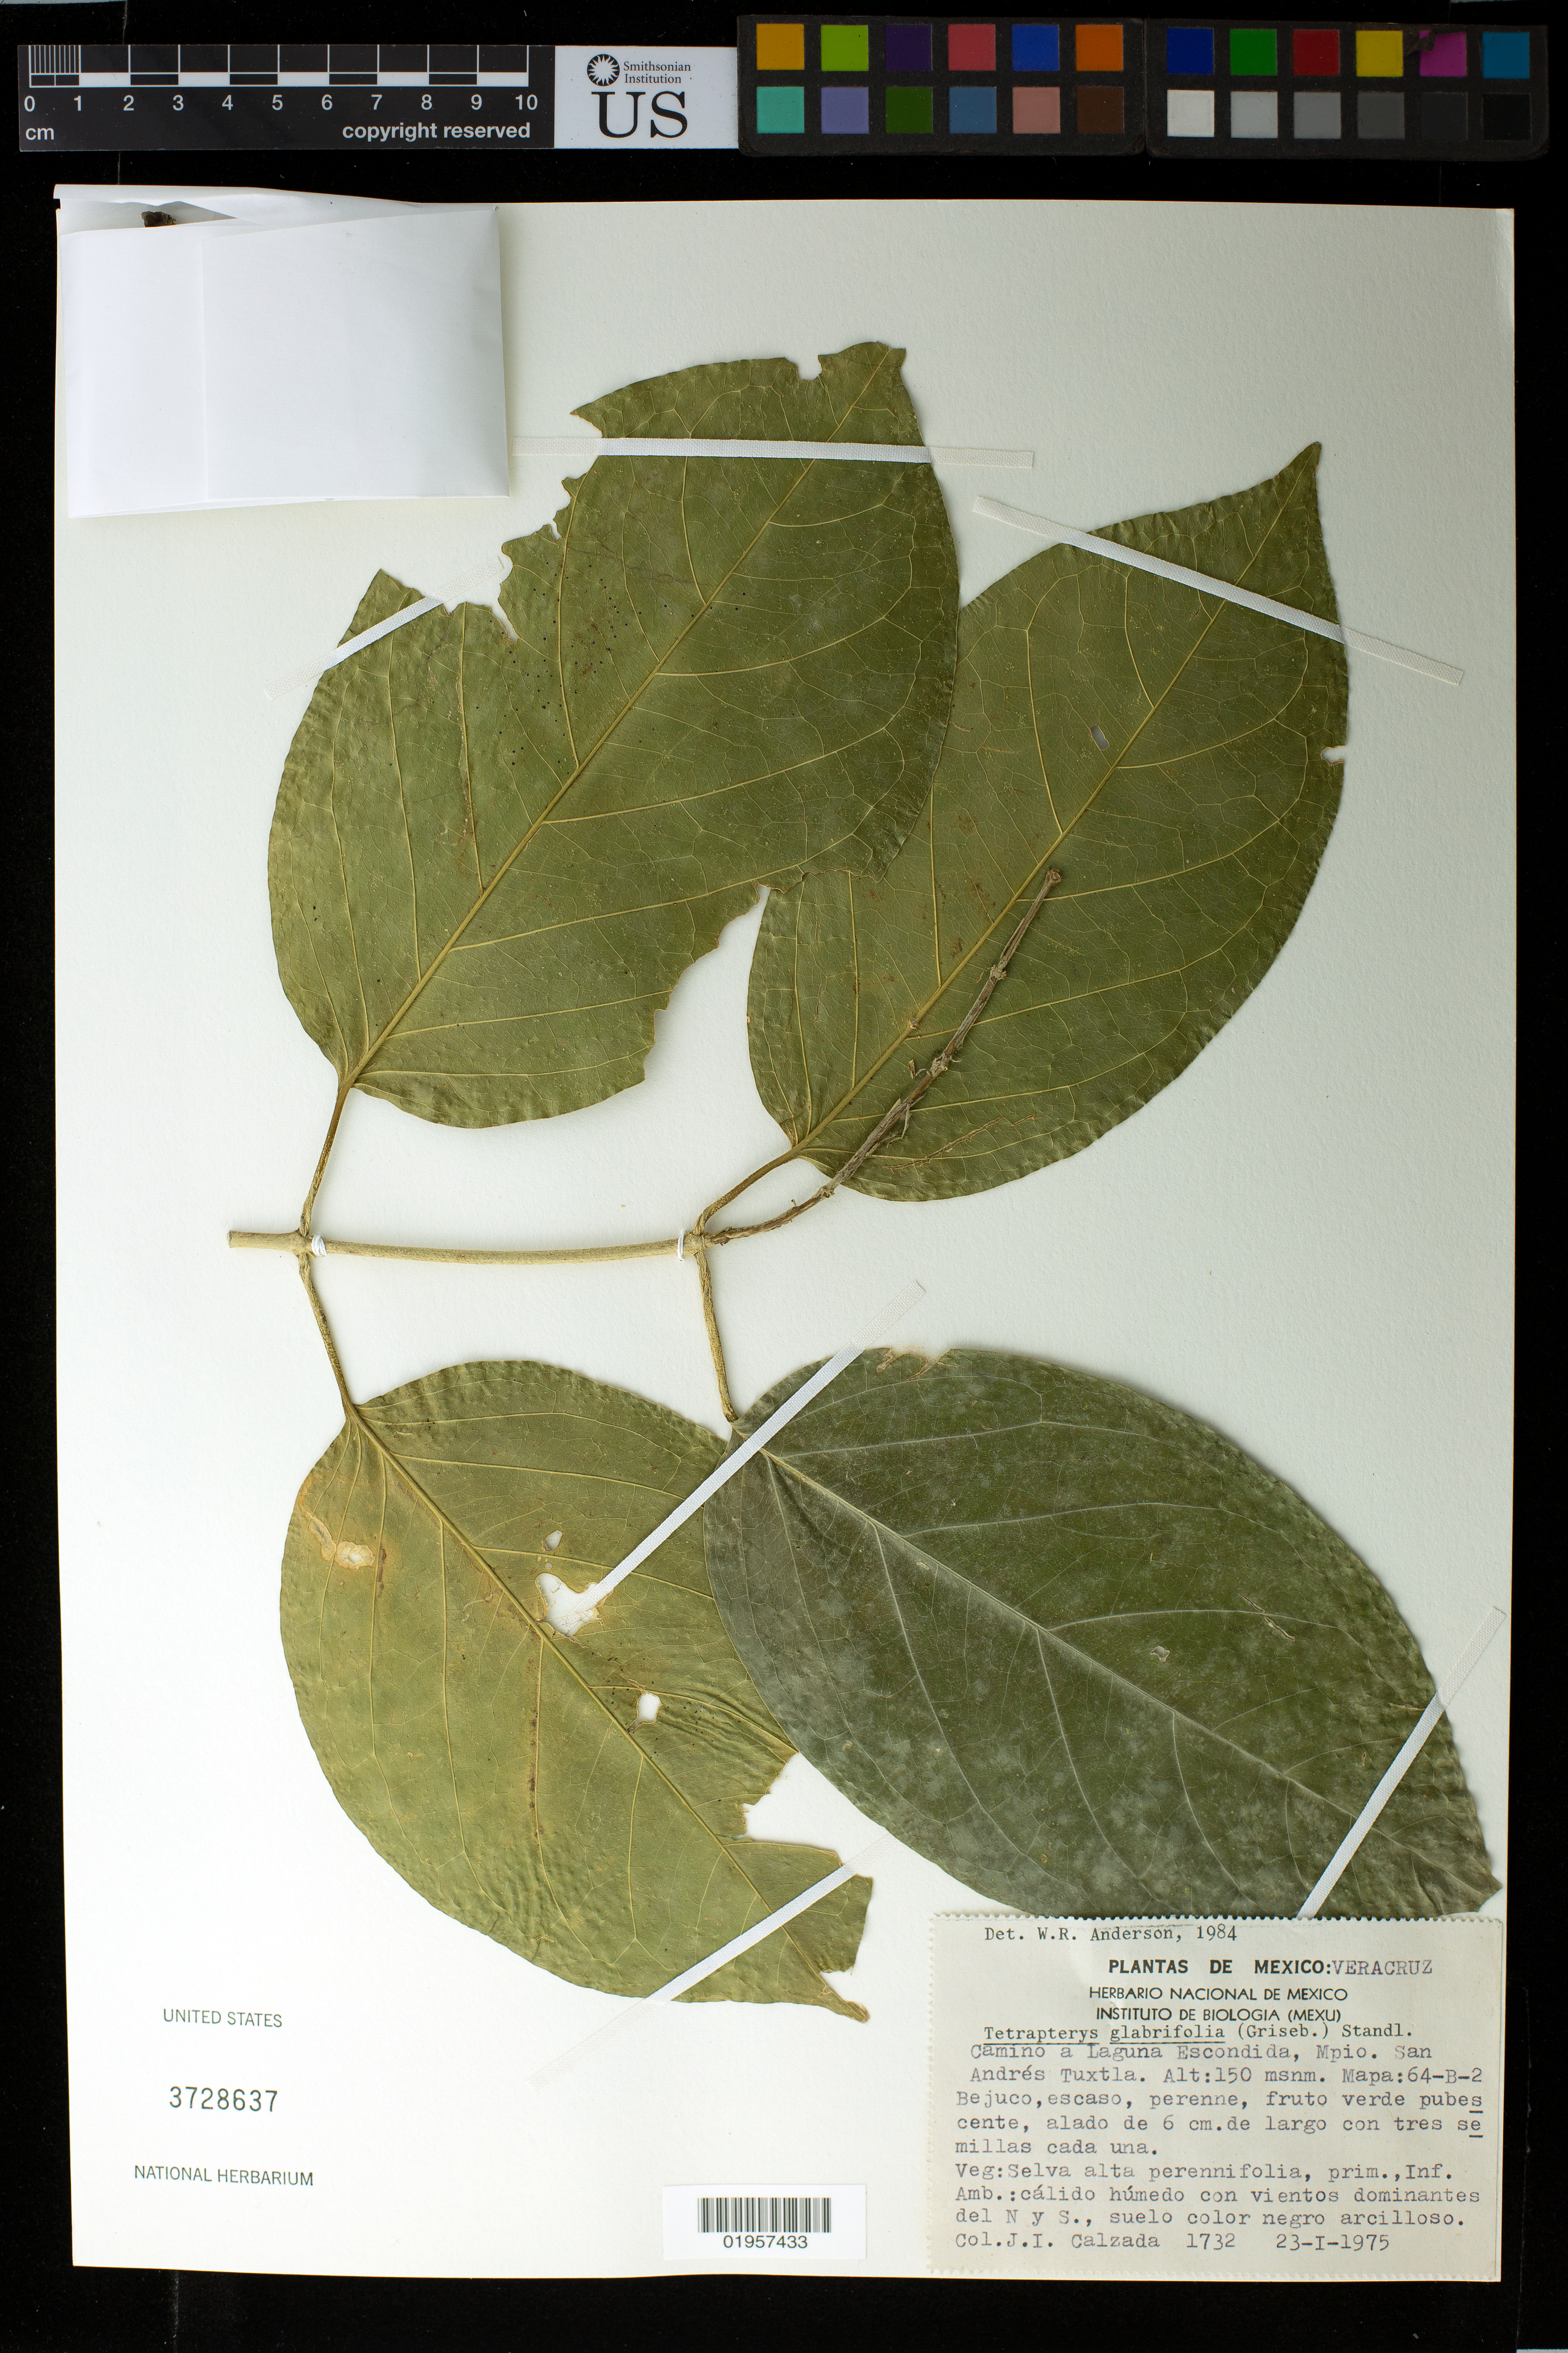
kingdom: Plantae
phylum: Tracheophyta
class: Magnoliopsida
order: Malpighiales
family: Malpighiaceae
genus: Tetrapterys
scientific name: Tetrapterys glabrifolia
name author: (Griseb.) Small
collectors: J. I. Calzada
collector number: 1732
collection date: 1975-01-23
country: Mexico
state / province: Veracruz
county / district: San Andrés Tuxtla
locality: Camino a Laguna Escondida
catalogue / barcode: US 3728637